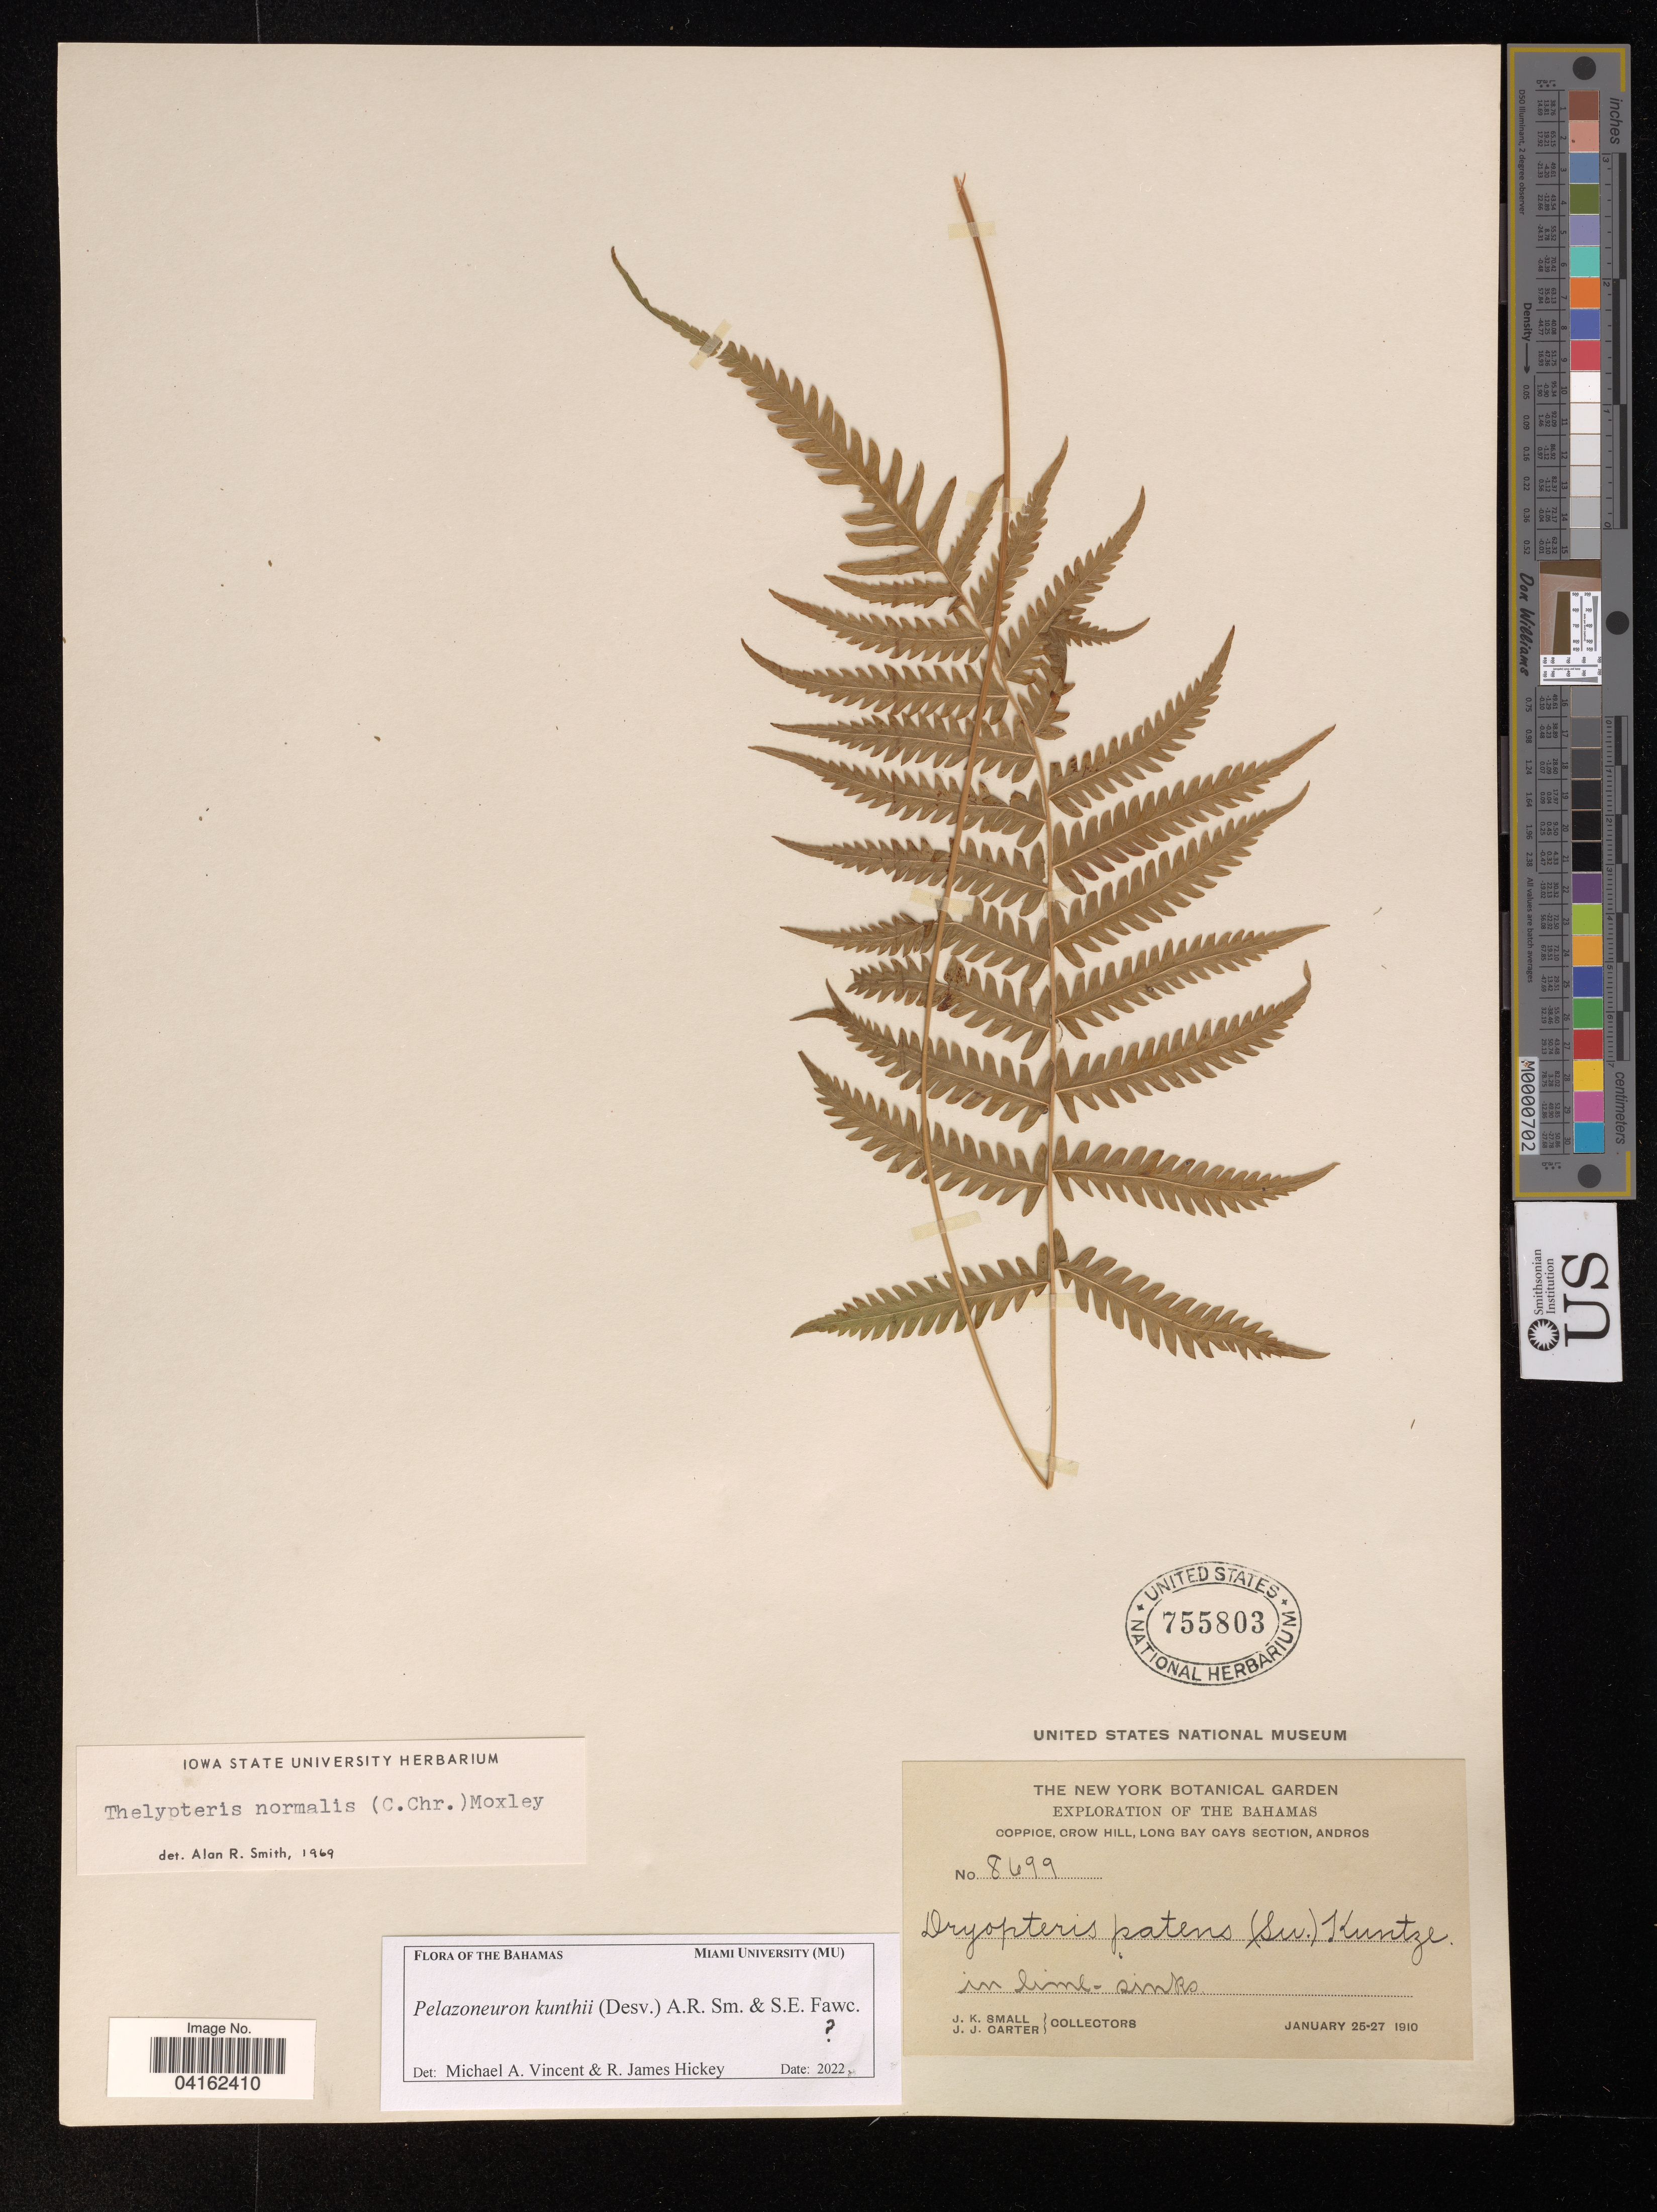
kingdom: Plantae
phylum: Tracheophyta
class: Polypodiopsida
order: Polypodiales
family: Thelypteridaceae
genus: Pelazoneuron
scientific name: Pelazoneuron kunthii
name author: (Desv.) A.R. Sm. & Fawcett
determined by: Vicent, Michael A.; Hickey, R. J.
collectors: J. K. Small & J. Carter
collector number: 8699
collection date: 1910-01-25/1910-01-27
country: Bahamas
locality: Coppice, Crow Hill, Long Bay Cays Section, Andros.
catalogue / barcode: US 755803